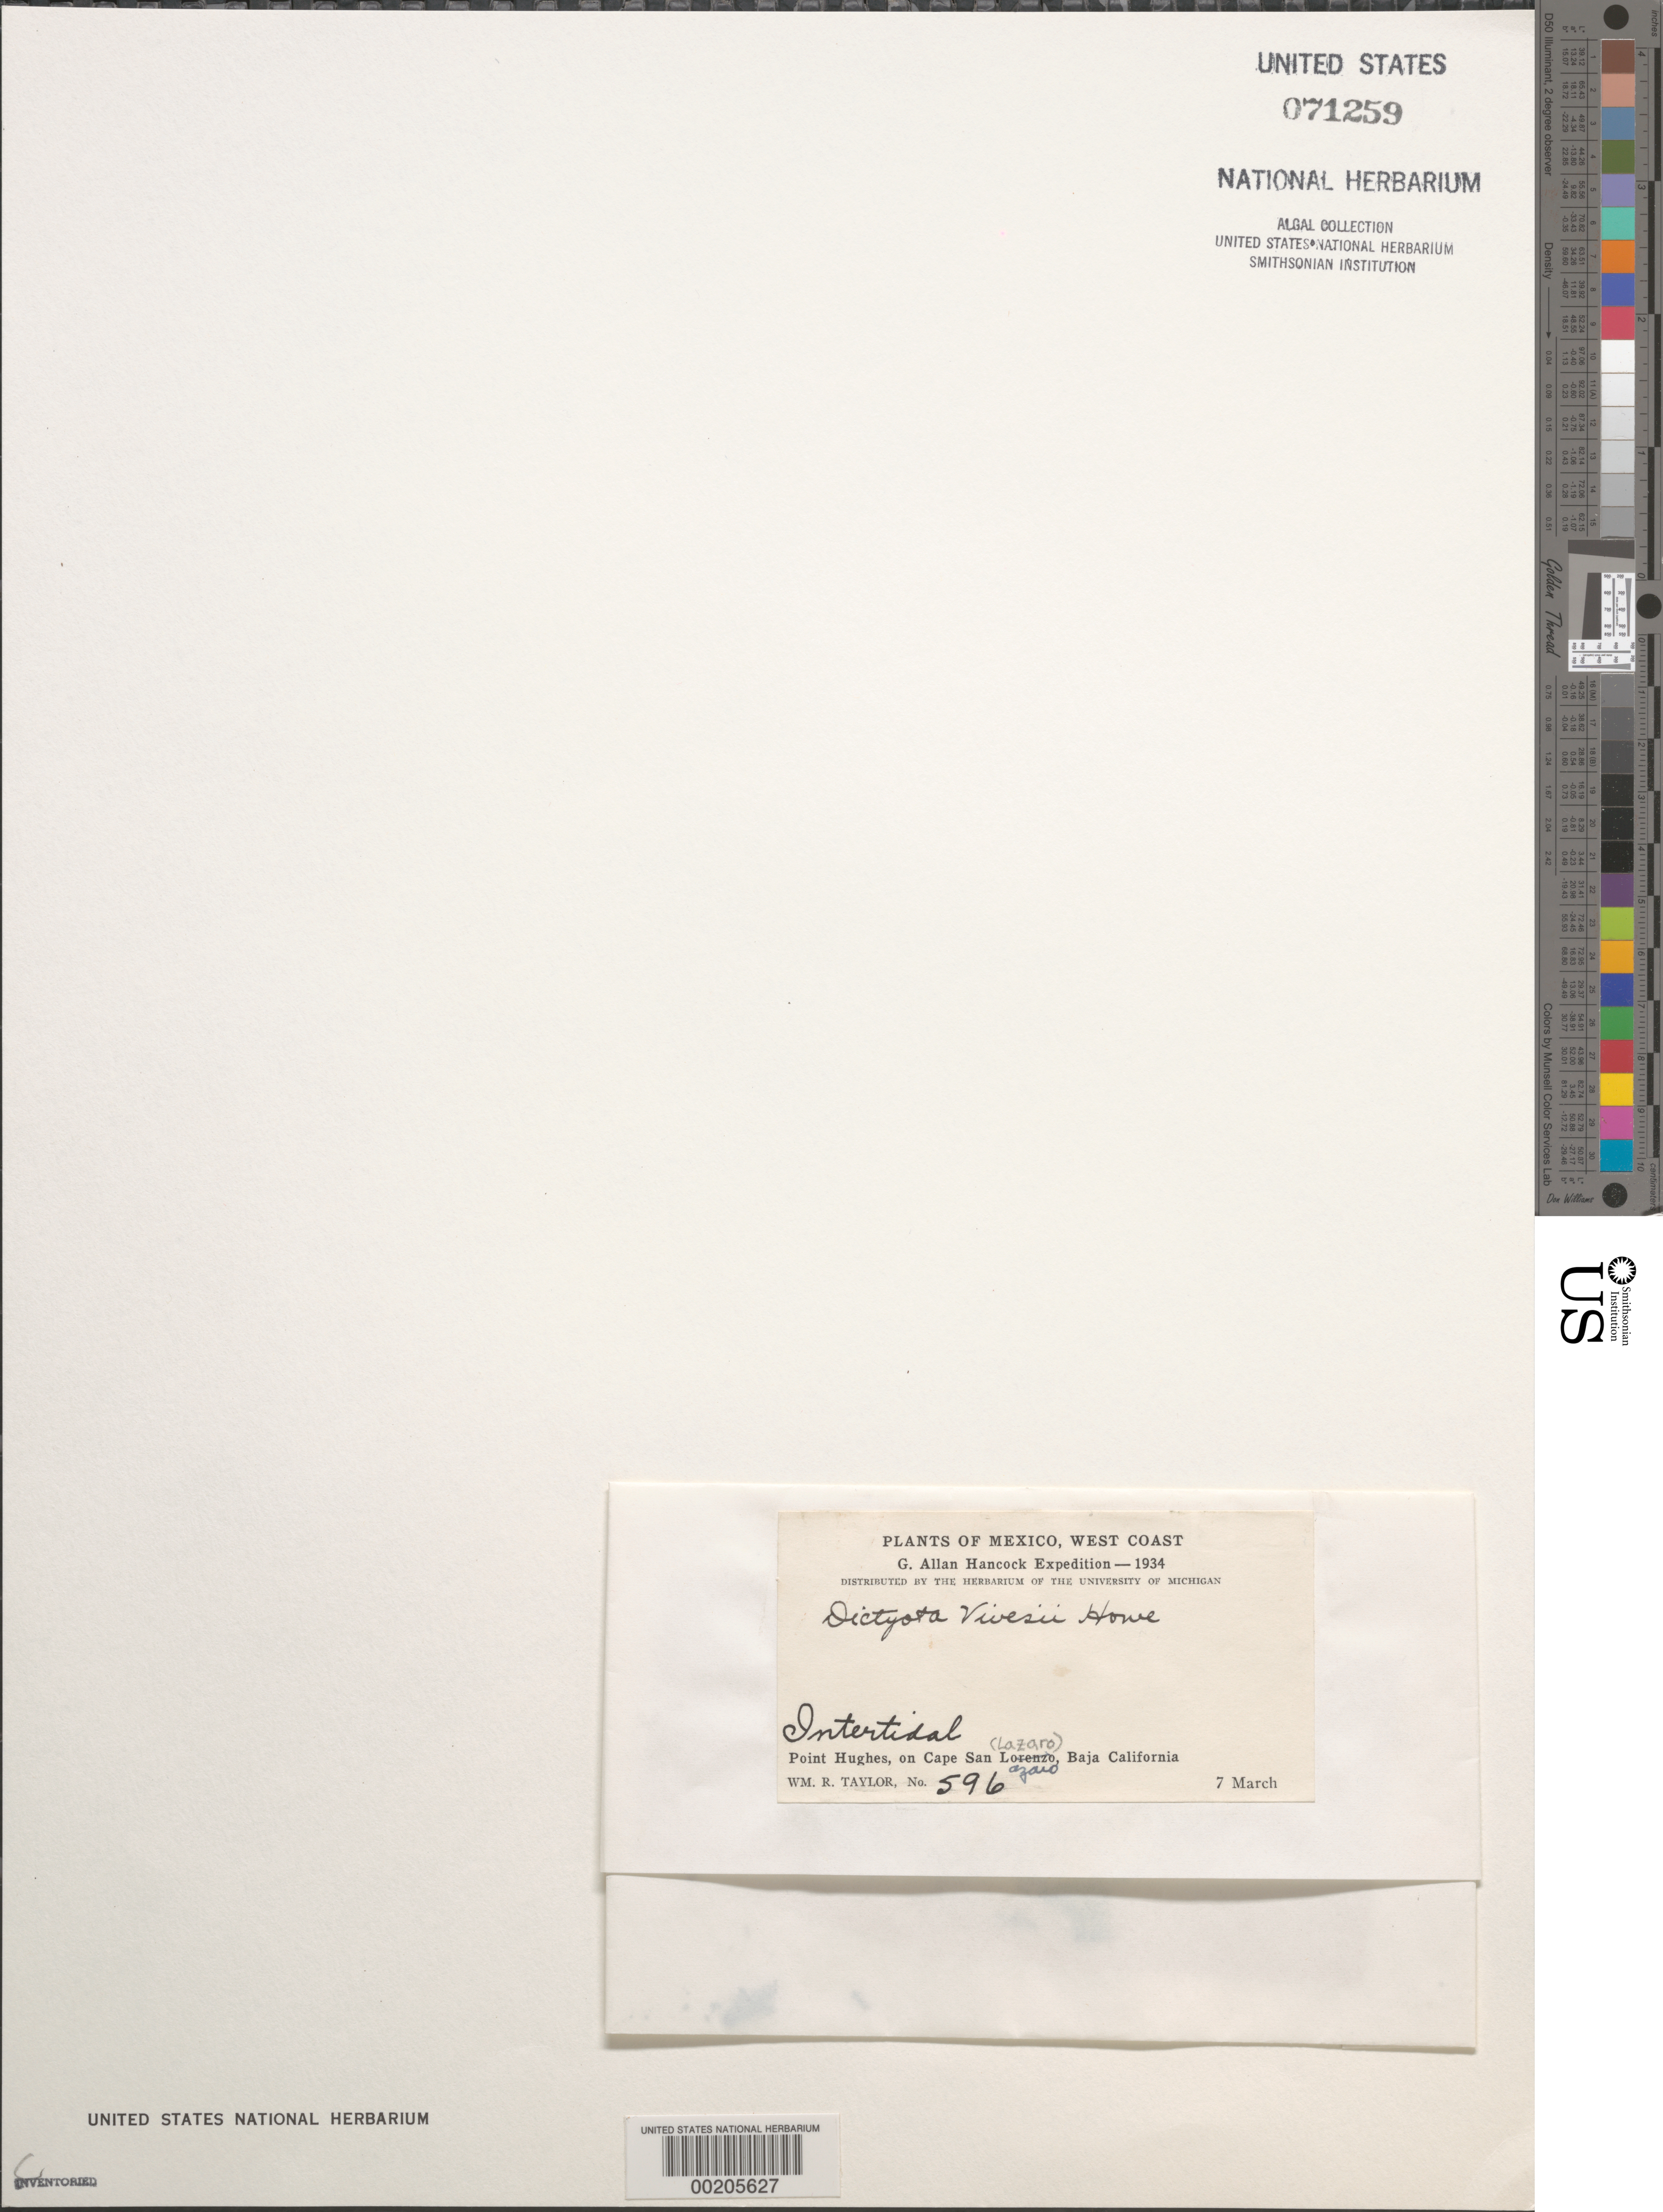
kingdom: Chromista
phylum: Ochrophyta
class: Phaeophyceae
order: Dictyotales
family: Dictyotaceae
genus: Dictyota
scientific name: Dictyota vivesii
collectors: W. R. Taylor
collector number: WRT 34-596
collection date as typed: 07 Mar 1934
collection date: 1934-03-07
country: Mexico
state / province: Baja California Sur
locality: Punta Hughes, Cabo San Lazaro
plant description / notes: G. Allan Hancock Expedition, 1934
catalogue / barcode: US 71259